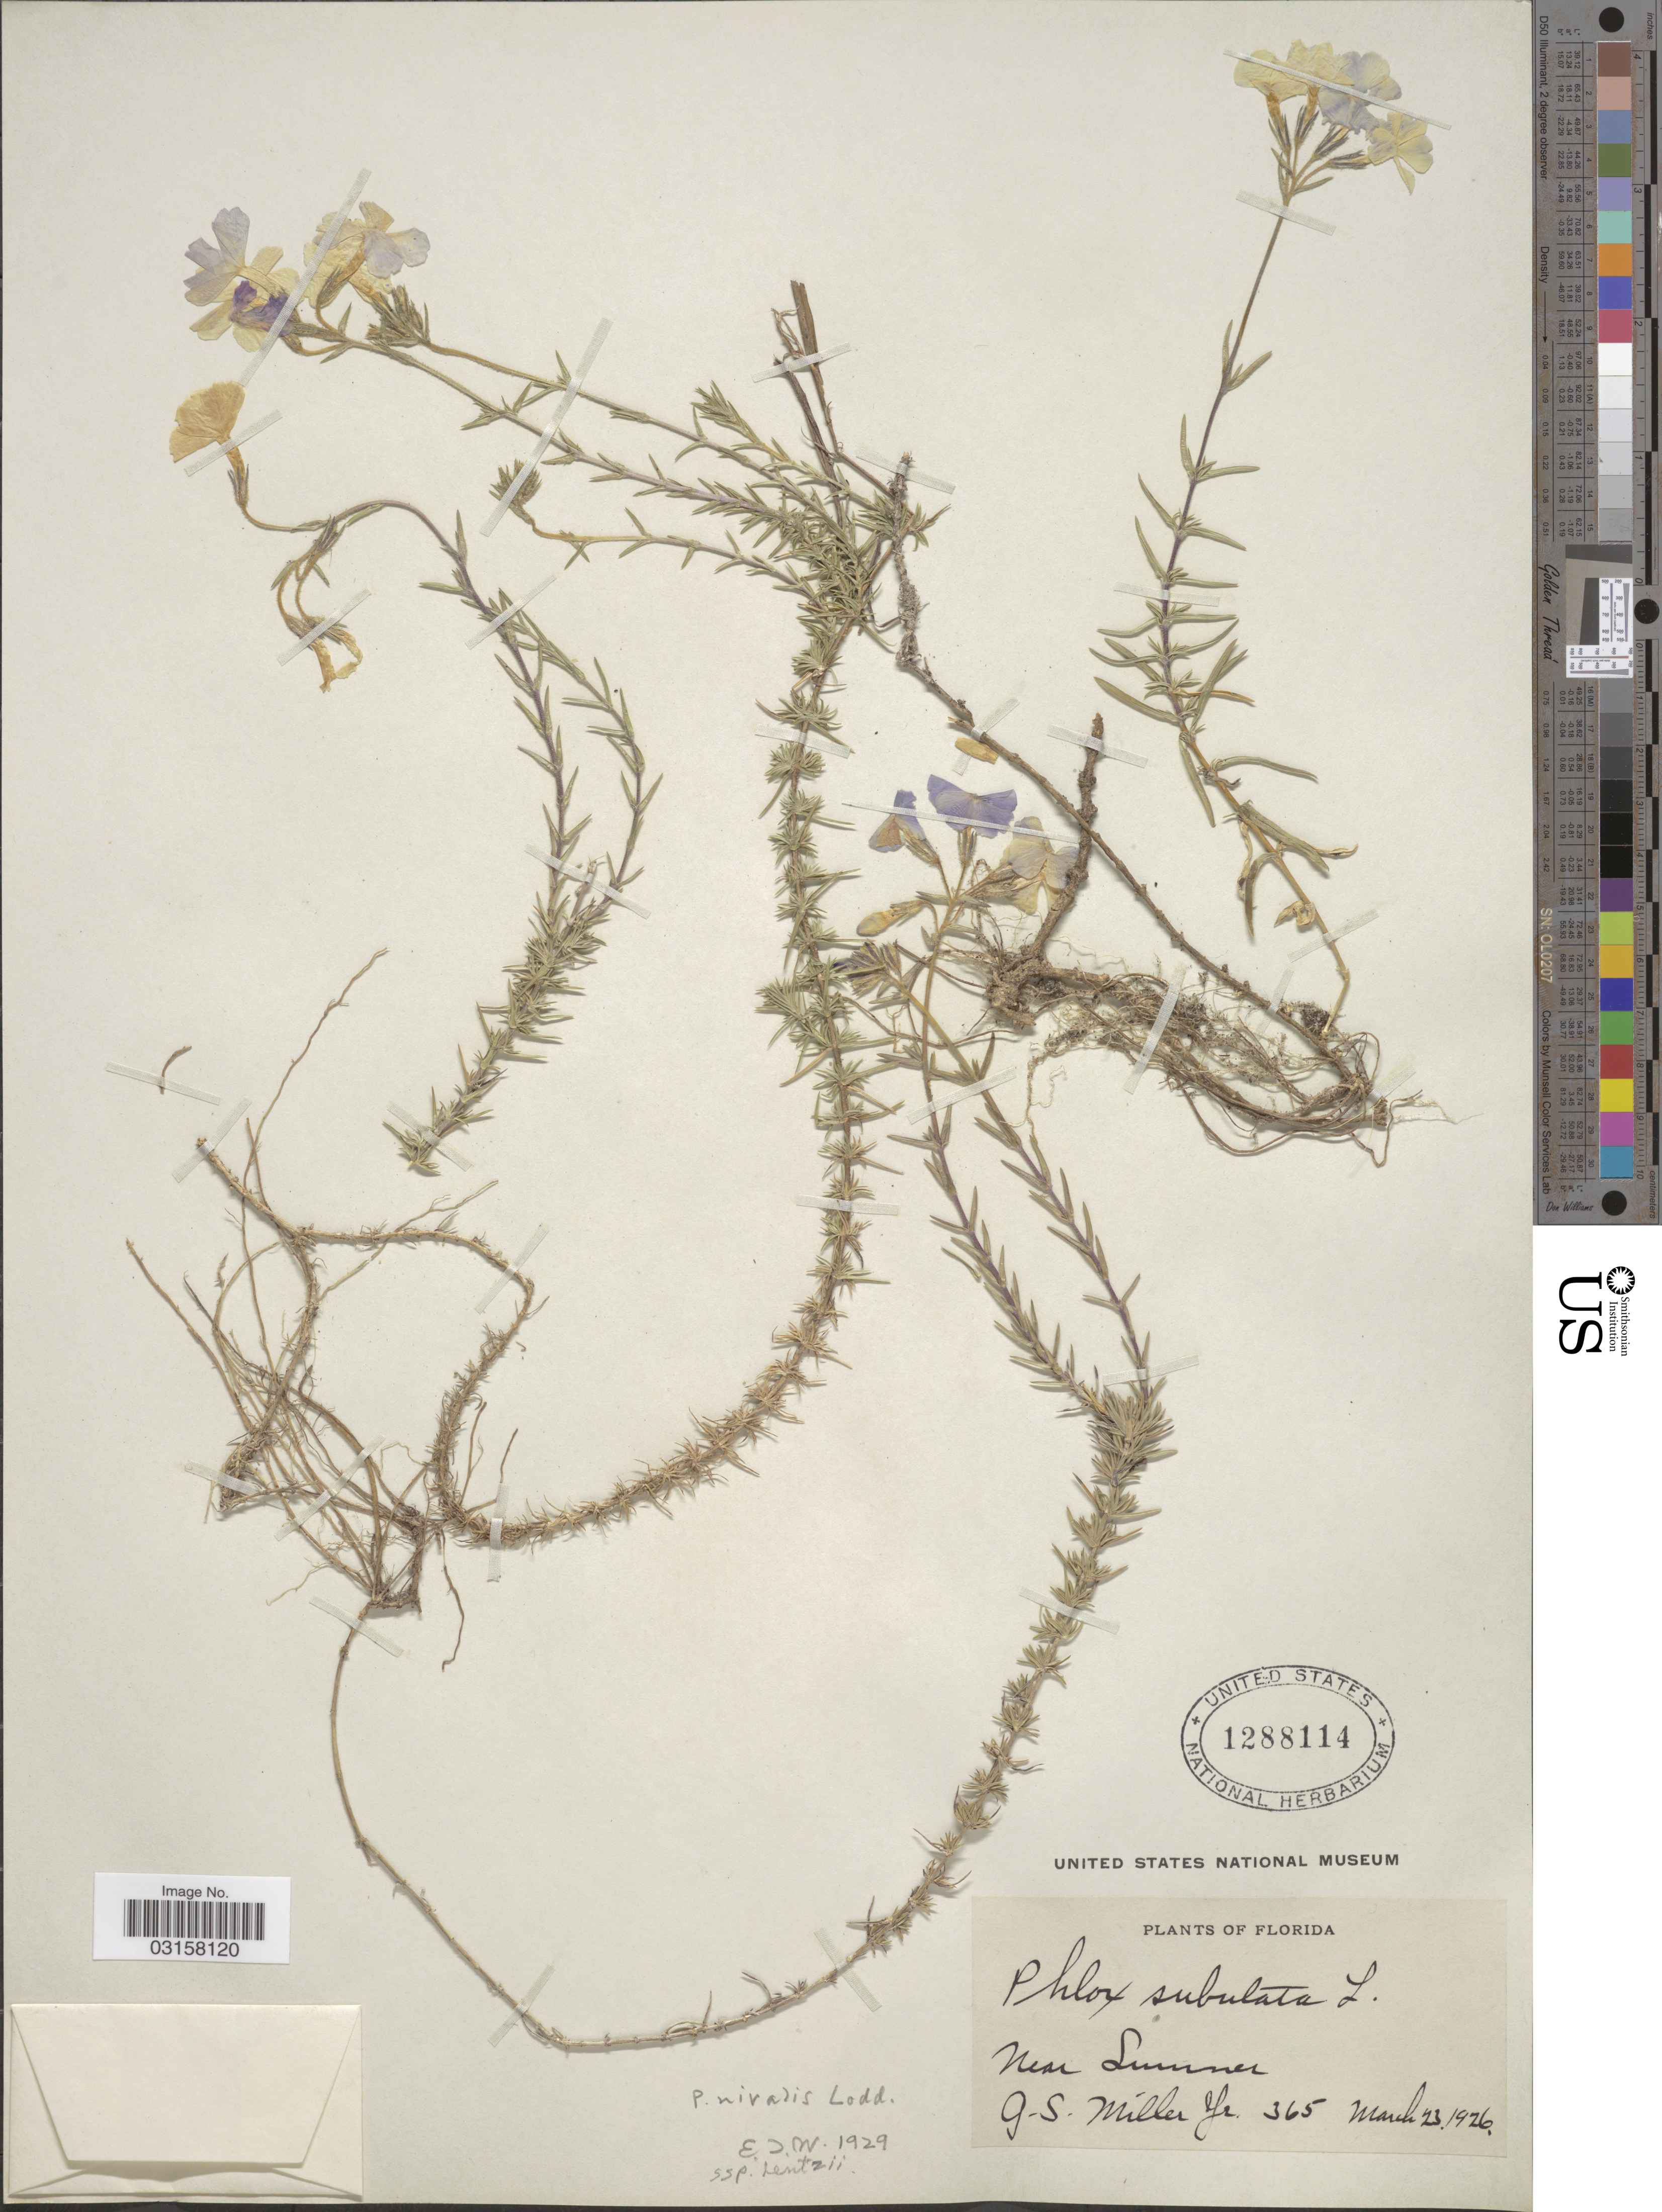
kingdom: Plantae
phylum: Tracheophyta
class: Magnoliopsida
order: Ericales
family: Polemoniaceae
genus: Phlox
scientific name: Phlox nivalis subsp. nivalis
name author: Lodd. ex Sweet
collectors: G. S. Miller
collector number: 365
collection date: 1926-03-23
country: United States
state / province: Florida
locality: Near Sumner.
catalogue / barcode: US 1288114